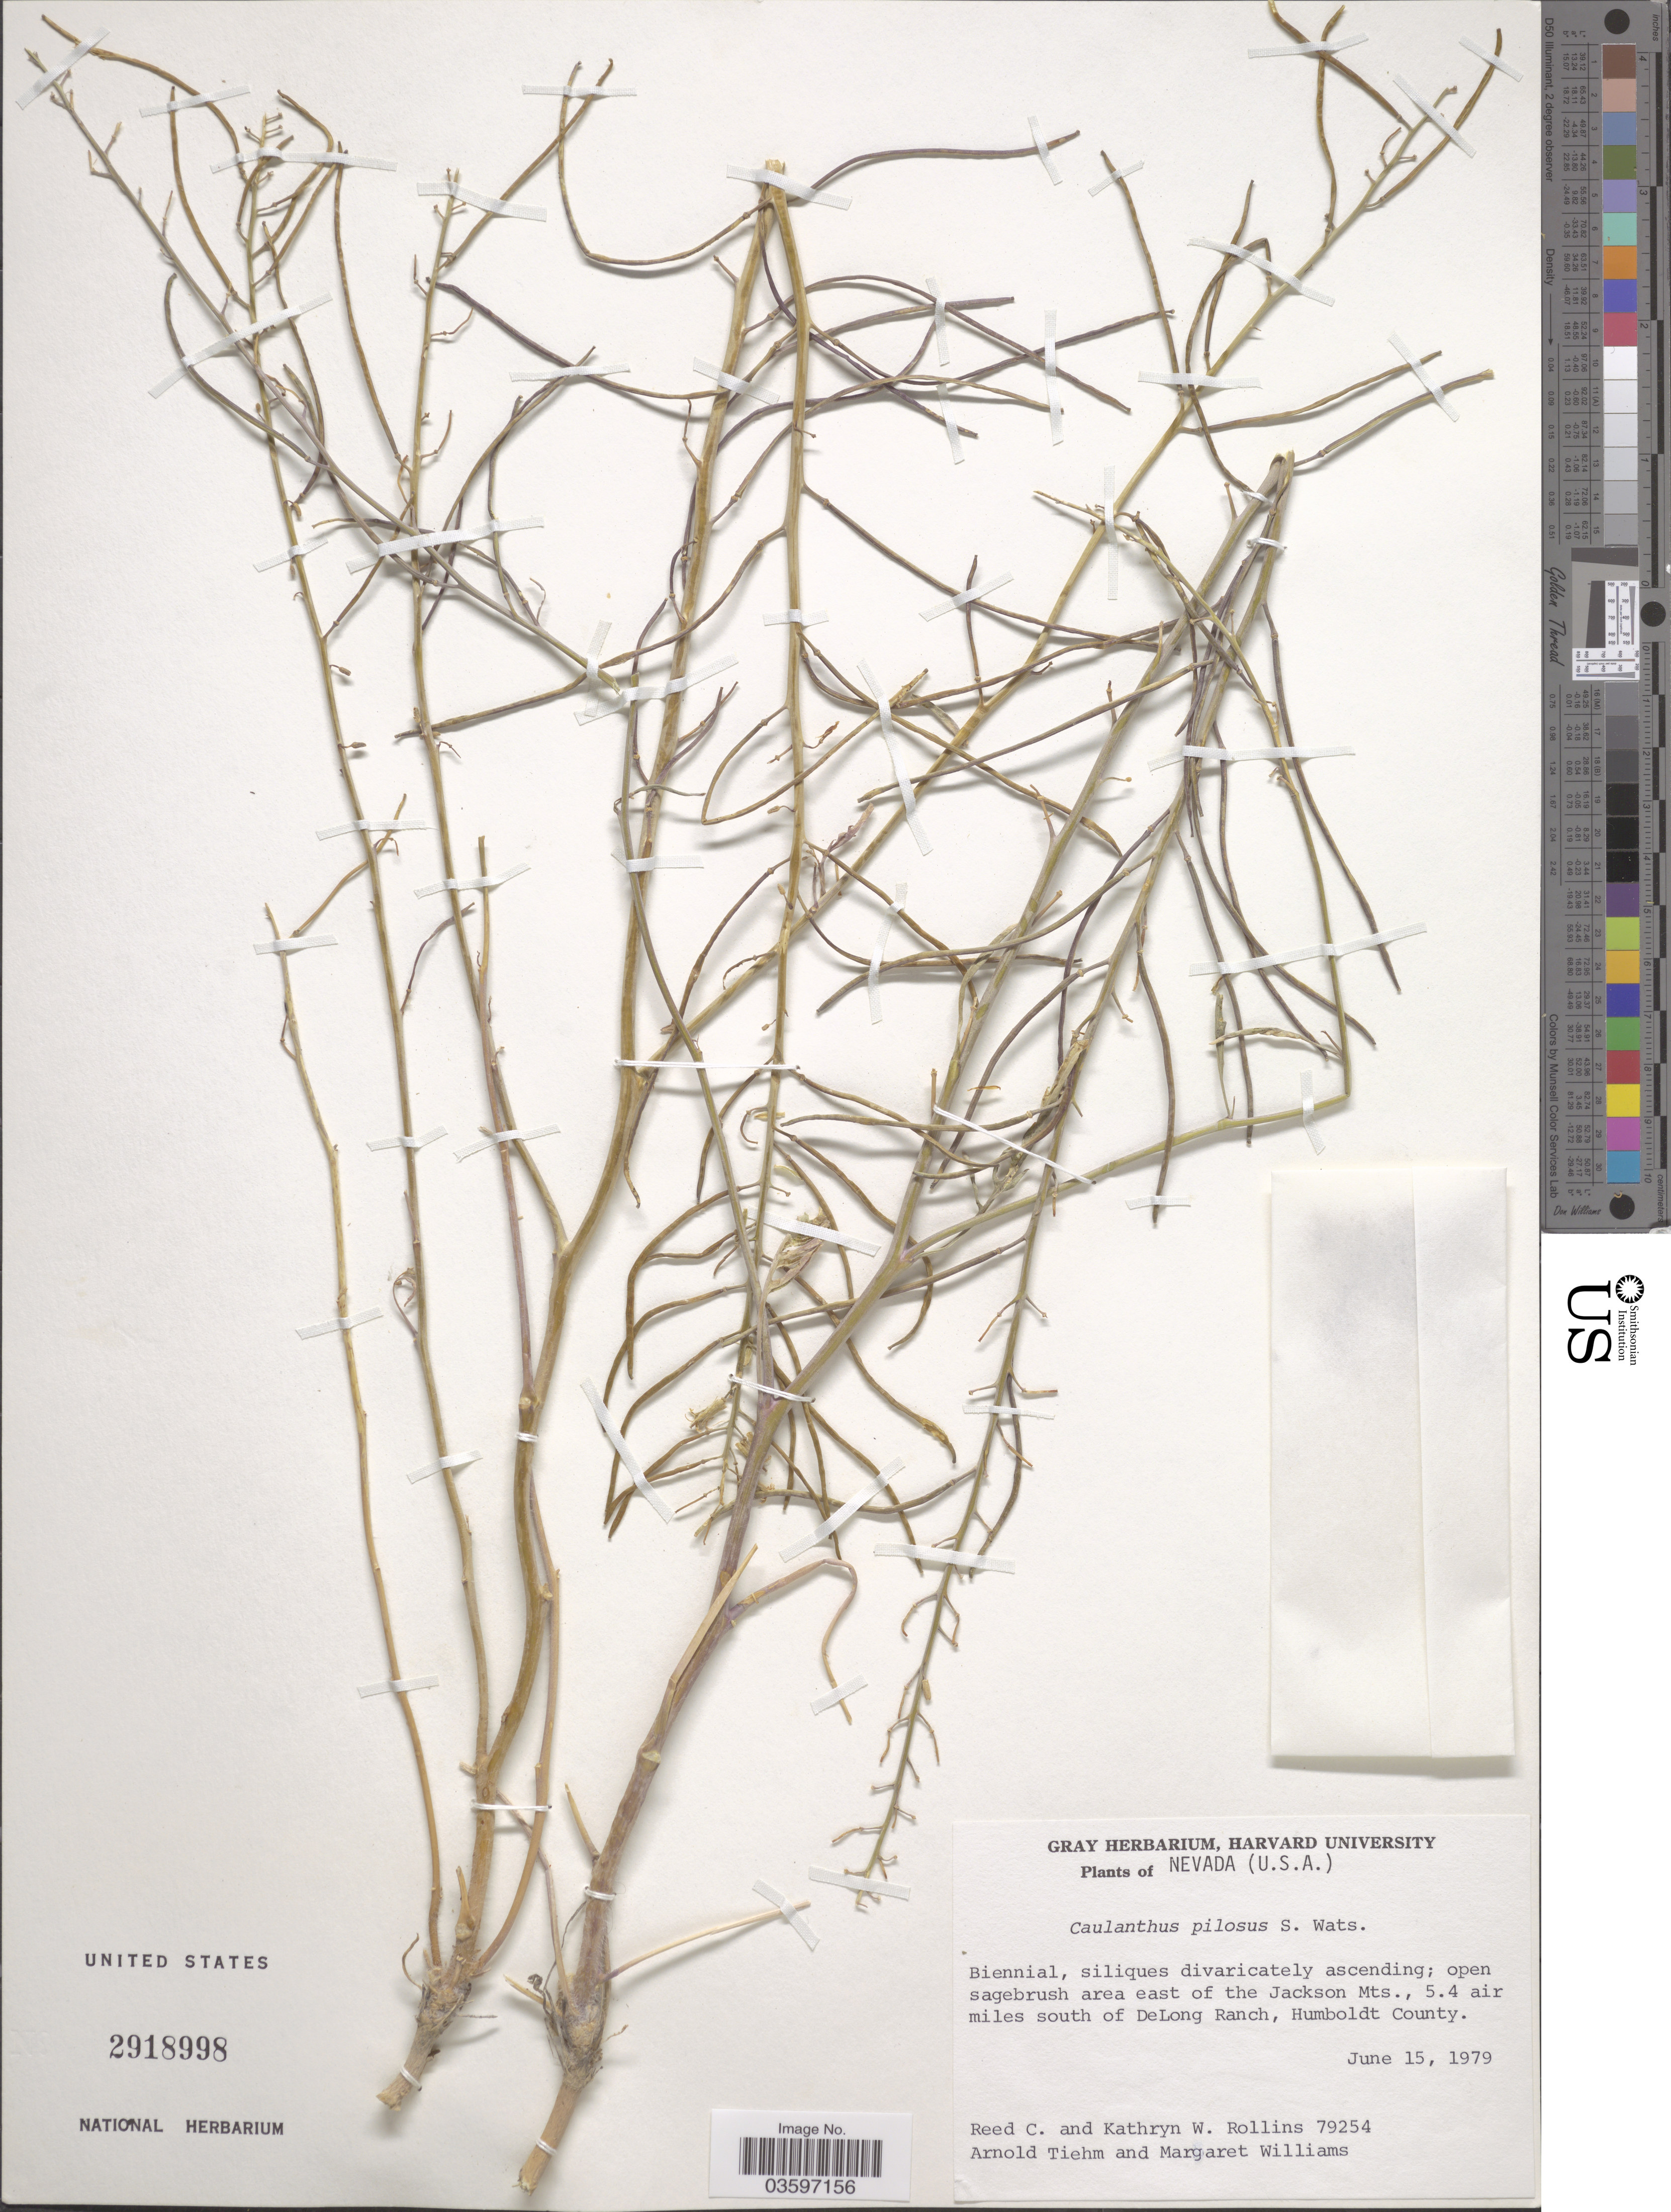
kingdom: Plantae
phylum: Tracheophyta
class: Magnoliopsida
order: Brassicales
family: Brassicaceae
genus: Caulanthus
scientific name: Caulanthus pilosus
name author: S. Watson in C. King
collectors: R. C. Rollins, K. W. Rollins, A. Tiehm & M. J. Williams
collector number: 79254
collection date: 1979-06-15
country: United States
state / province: Nevada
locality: Open sagebrush area east of the Jackson Mts., 5.4 air miles south DeLong Ranch, Humboldt County.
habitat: open sagebrush area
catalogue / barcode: US 2918998